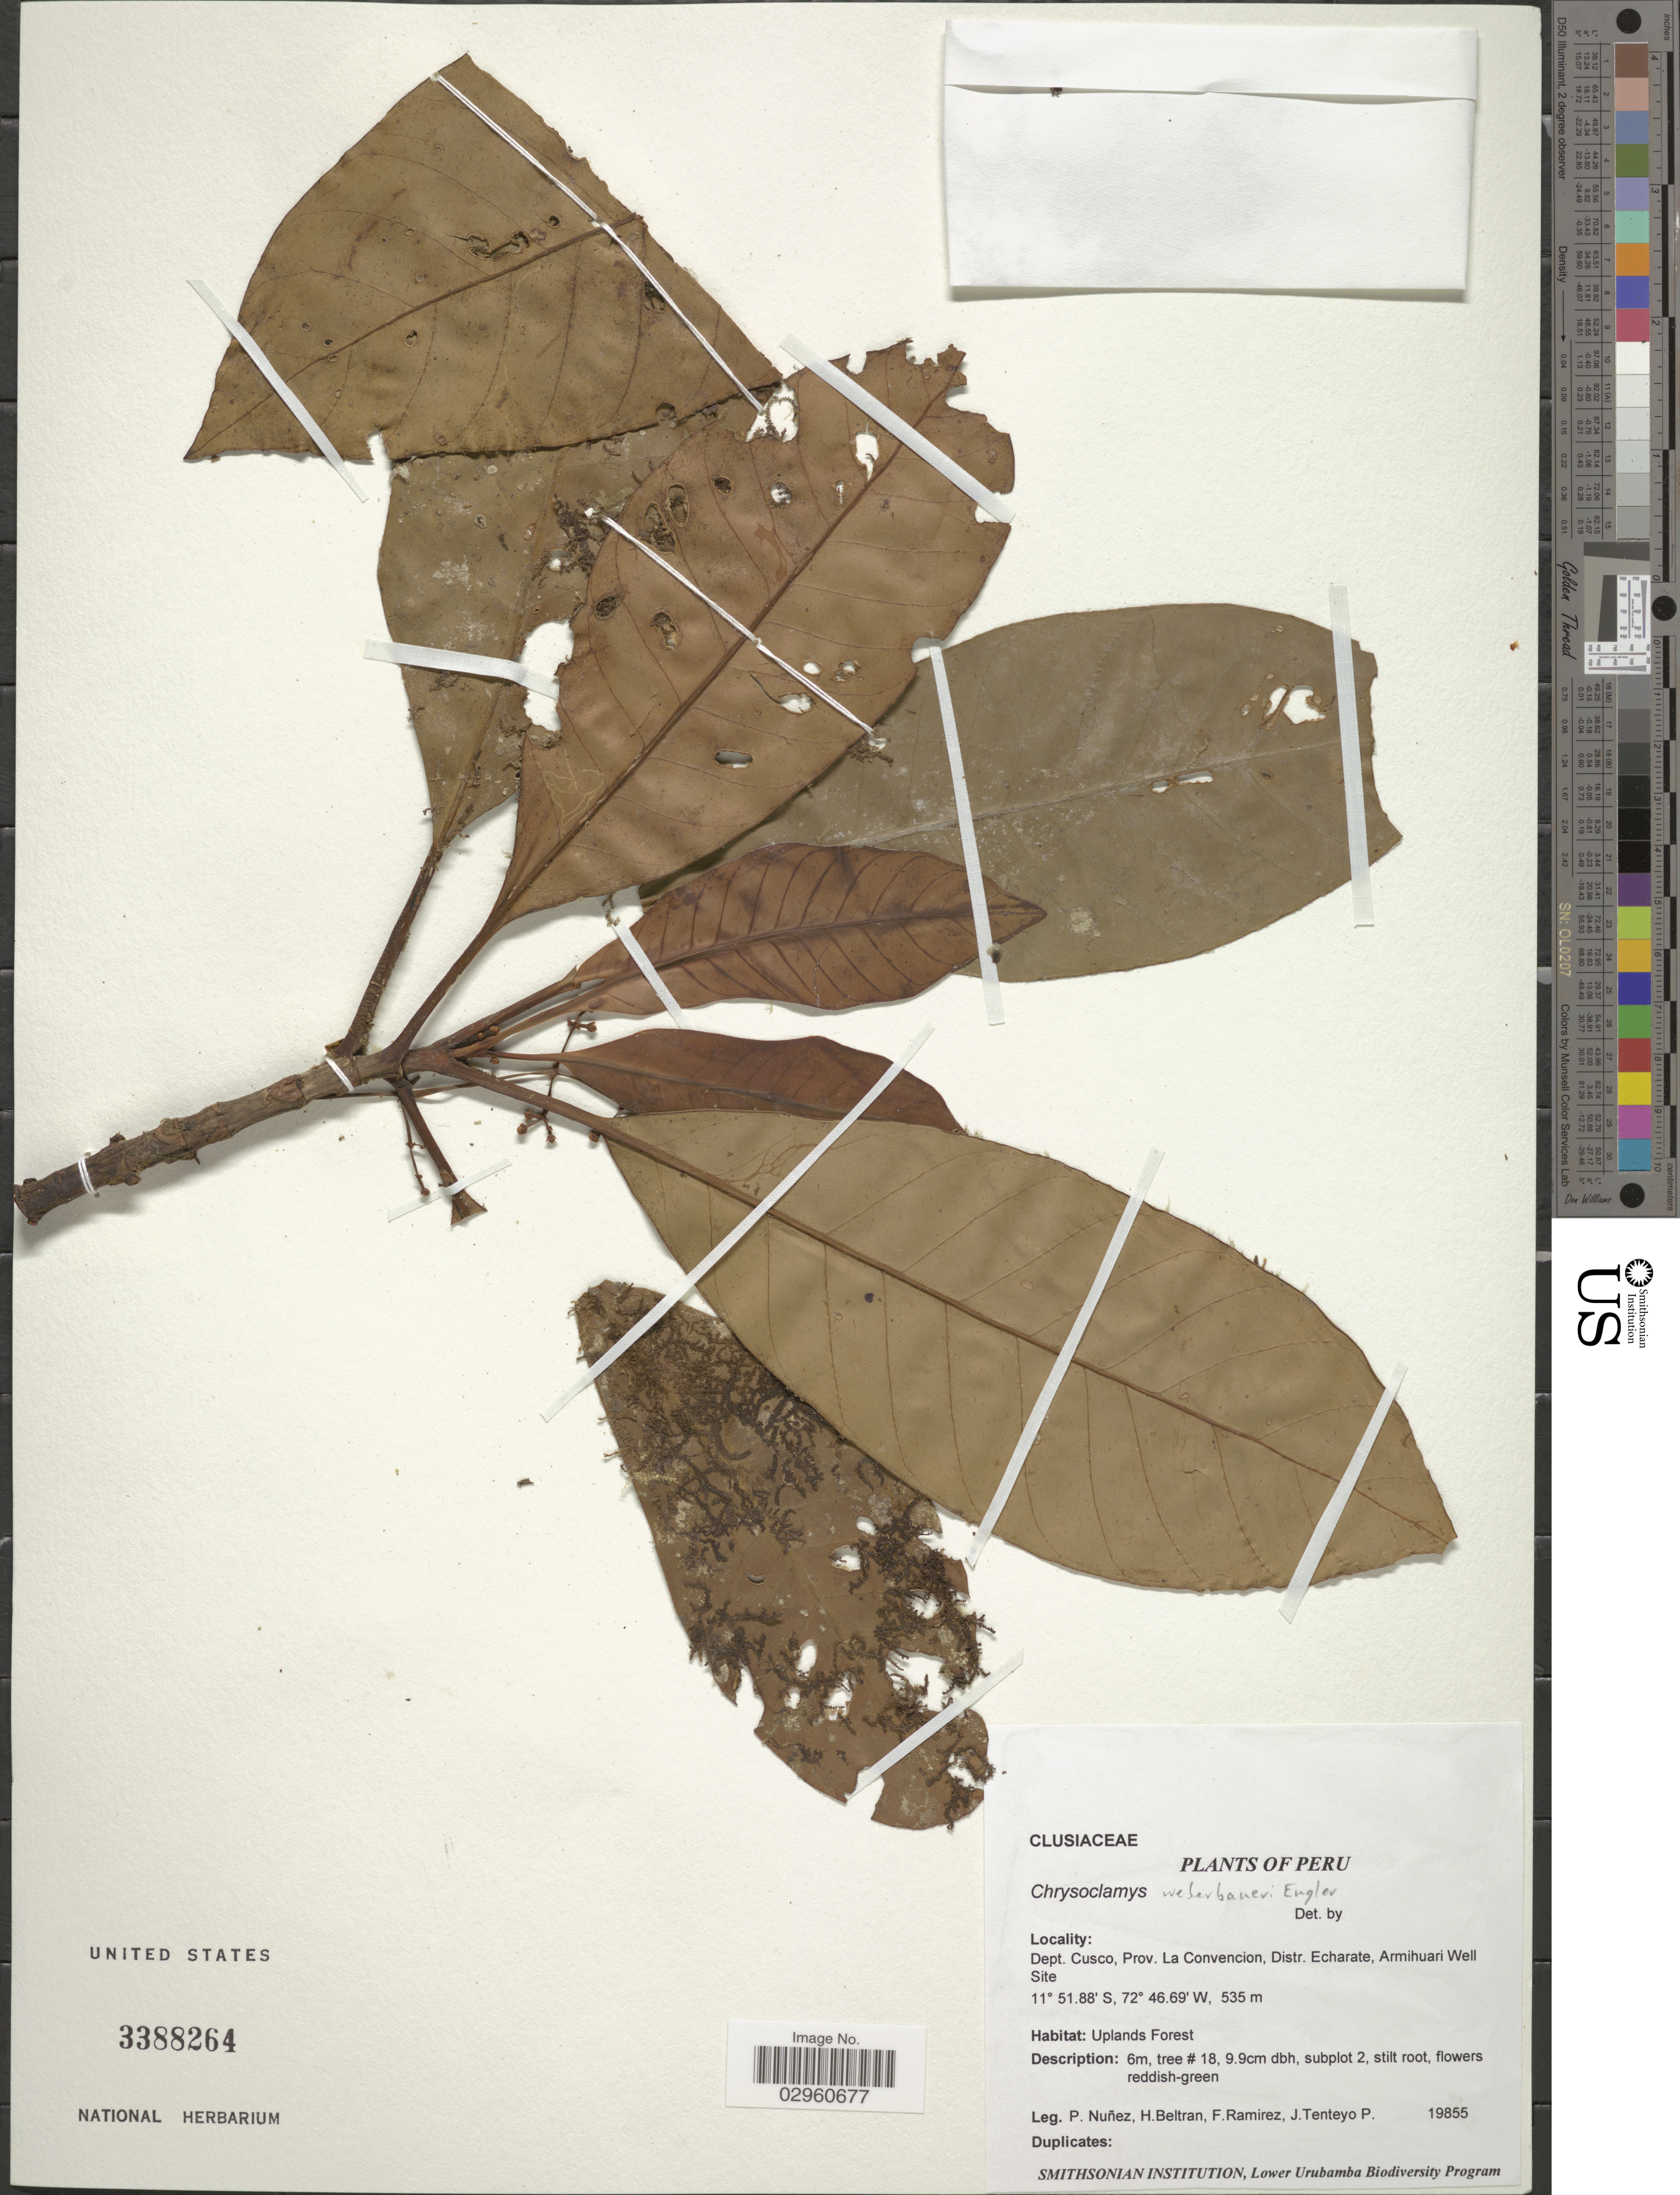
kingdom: Plantae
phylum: Tracheophyta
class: Magnoliopsida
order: Malpighiales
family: Clusiaceae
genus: Chrysochlamys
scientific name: Chrysochlamys weberbaueri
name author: Engl.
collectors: P. Nuñez V., H. Beltran, F. Ramirez & J. Tenteyo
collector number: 19855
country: Peru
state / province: Cusco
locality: Dept. Cusco, Prov. La Convencion, Distr. Echarate, Armihuari Well Site.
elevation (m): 535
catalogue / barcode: US 3388264